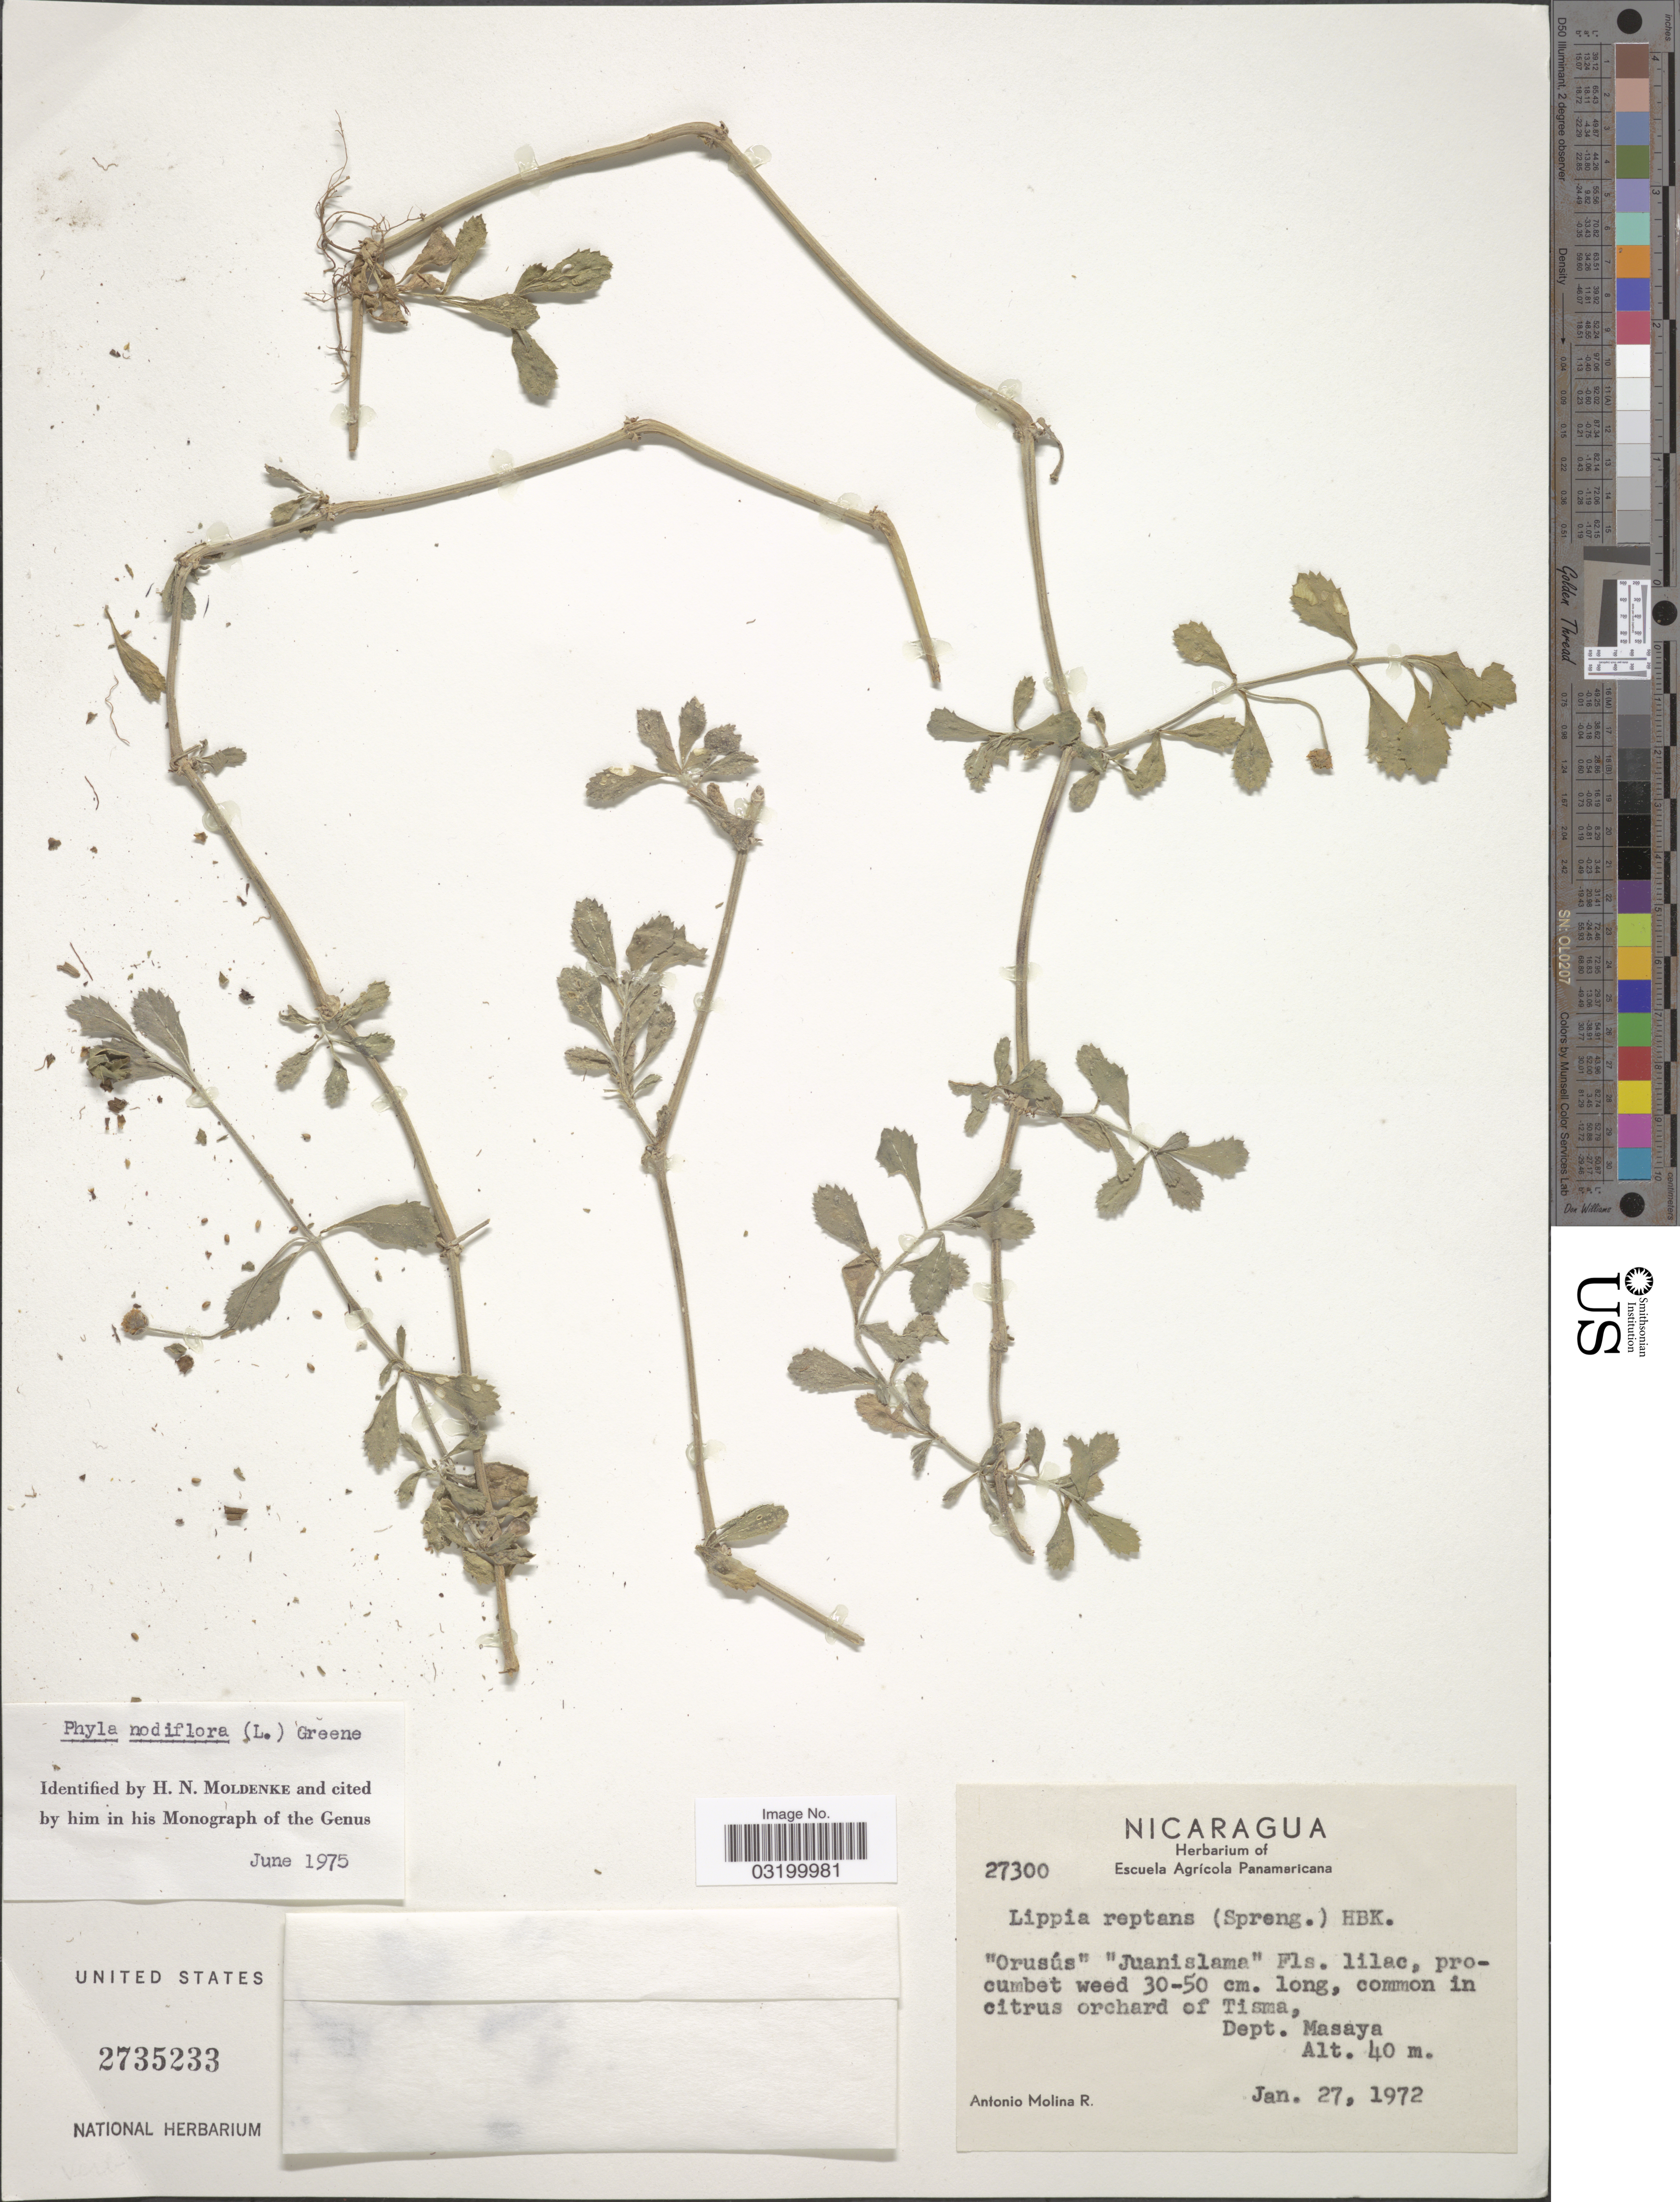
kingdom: Plantae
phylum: Tracheophyta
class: Magnoliopsida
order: Lamiales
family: Verbenaceae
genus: Phyla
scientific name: Phyla nodiflora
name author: (L.) Greene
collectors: A. Molina R.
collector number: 27300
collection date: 1972-01-27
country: Nicaragua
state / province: Masaya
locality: Common in citrus orchard of Tisma, Dept. Masaya.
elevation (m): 40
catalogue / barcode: US 2735233